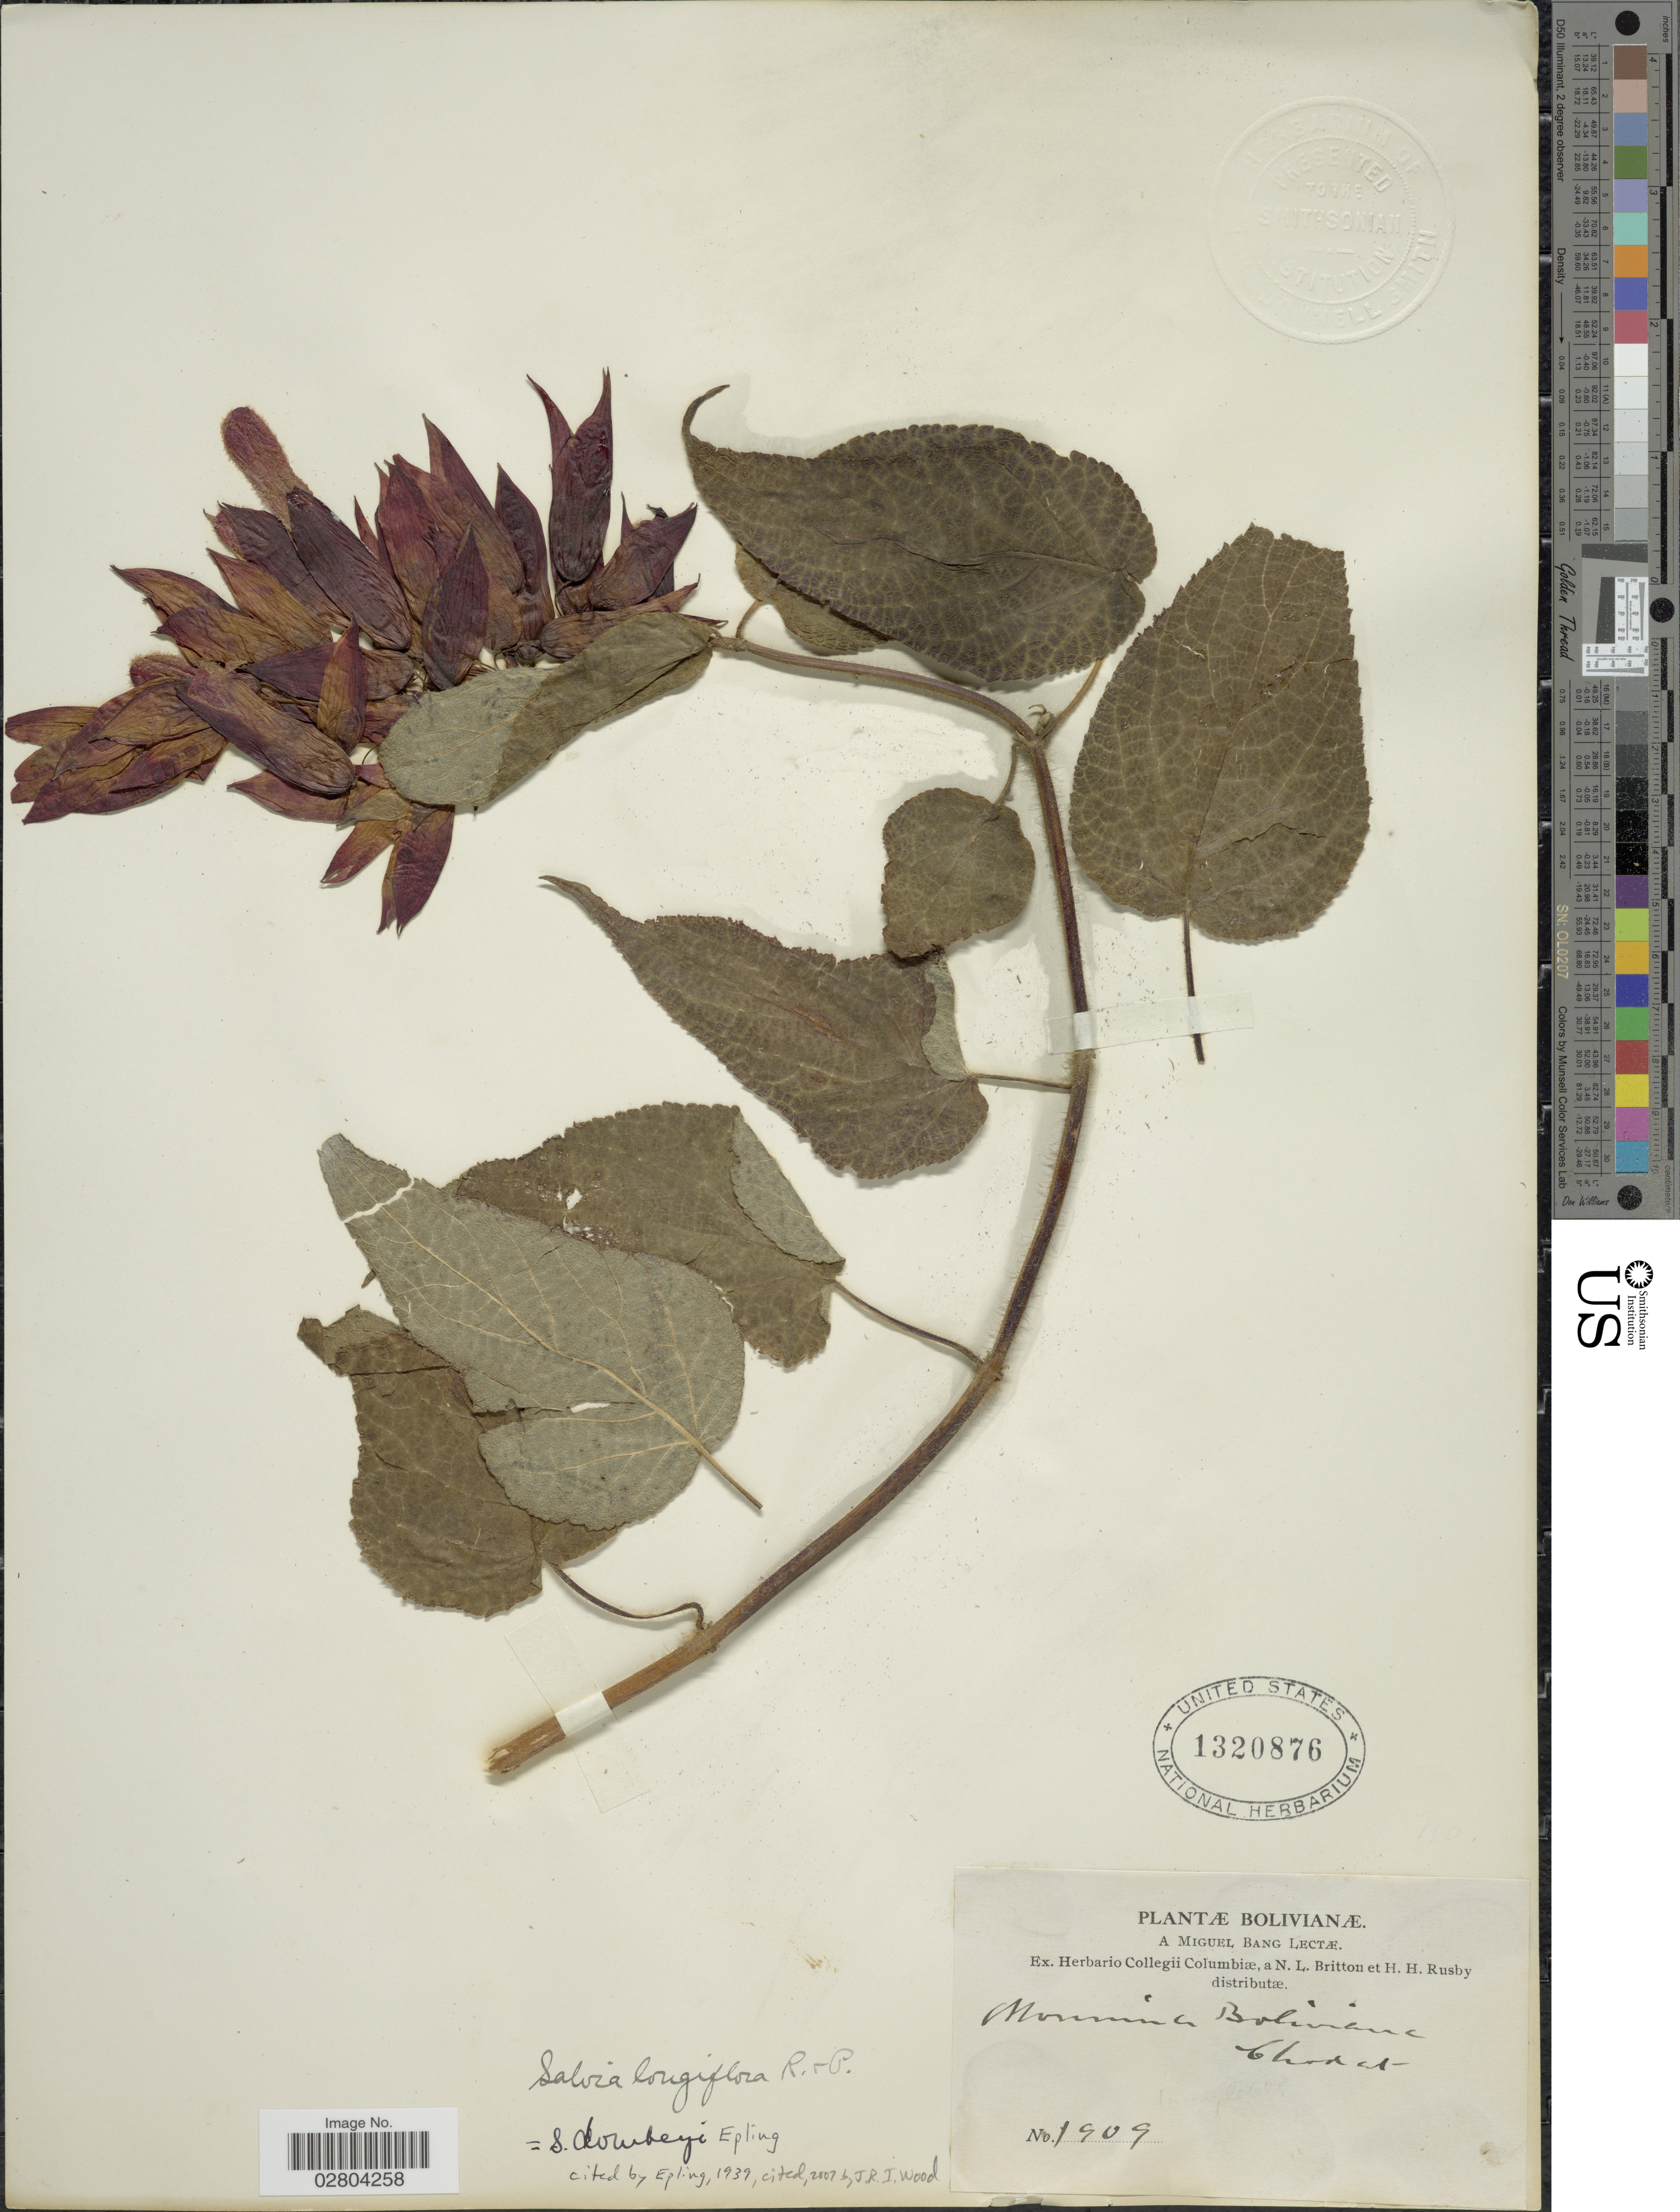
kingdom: Plantae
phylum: Tracheophyta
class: Magnoliopsida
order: Lamiales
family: Lamiaceae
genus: Salvia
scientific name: Salvia dombeyi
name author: Epling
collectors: M. Bang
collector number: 1909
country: Bolivia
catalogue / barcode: US 1320876